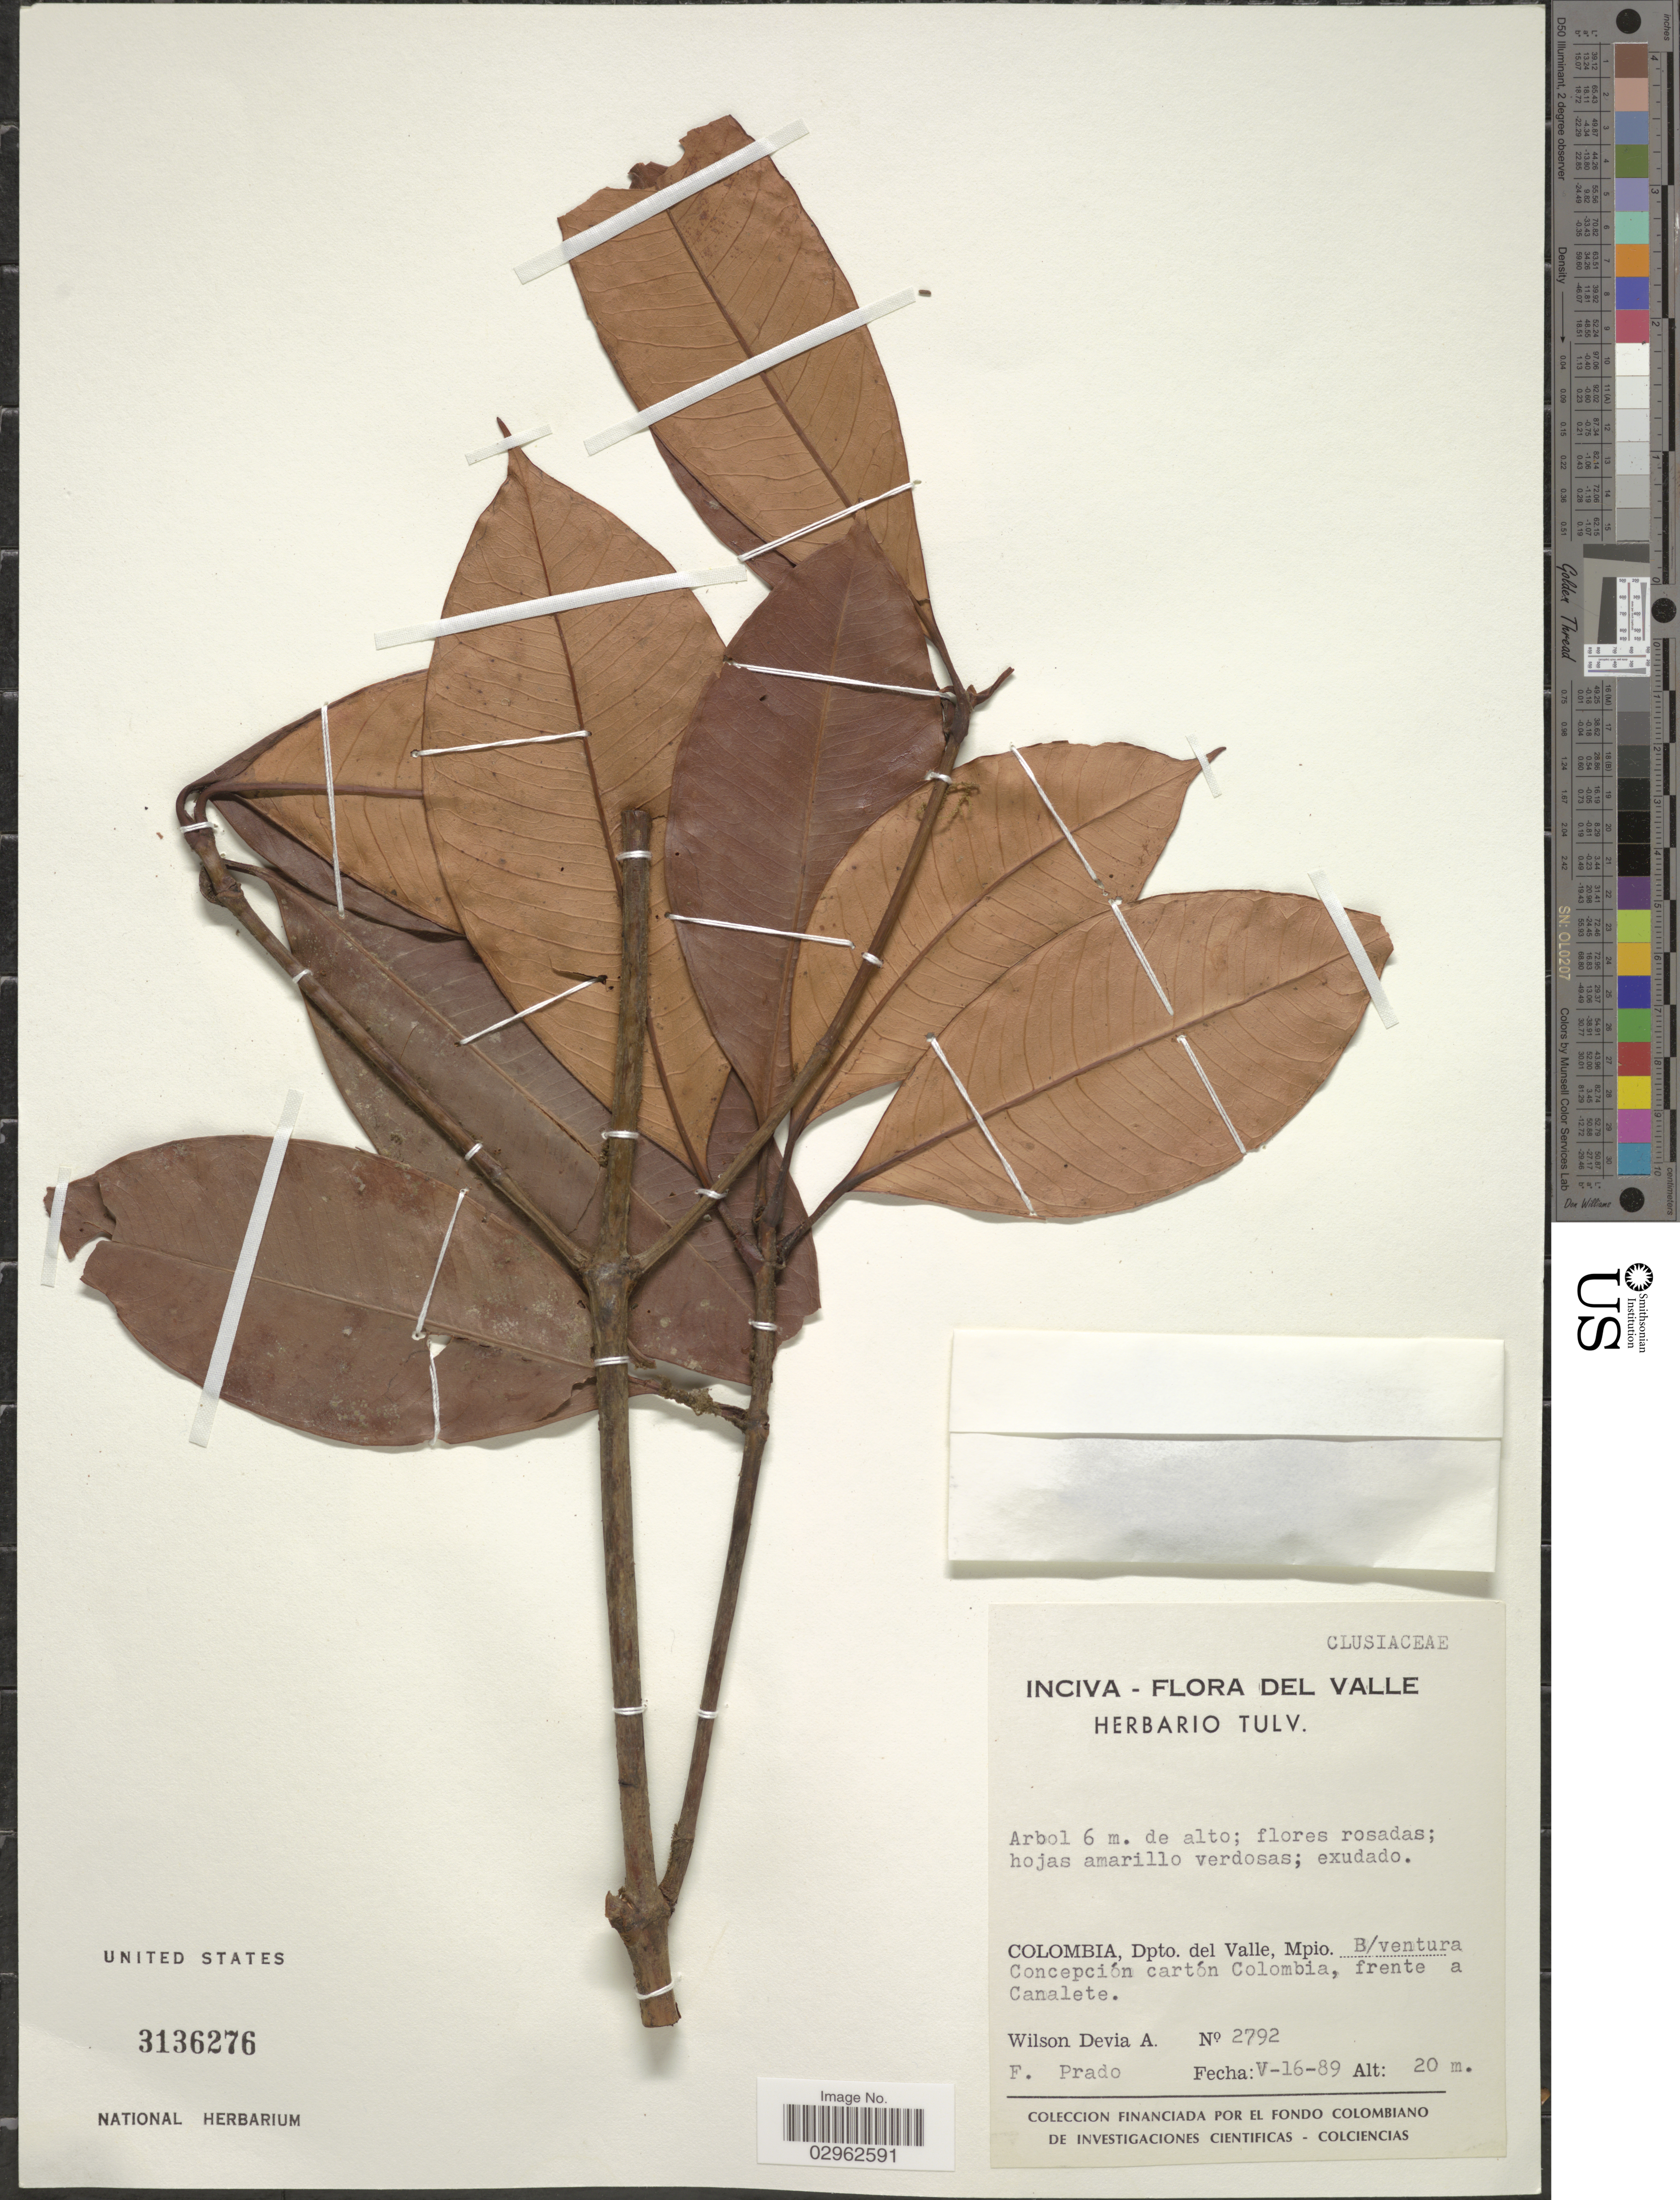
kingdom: Plantae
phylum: Tracheophyta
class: Magnoliopsida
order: Malpighiales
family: Clusiaceae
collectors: W. Devia A. & F. Prado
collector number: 2792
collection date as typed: Transcribed d/m/y: 16/5/89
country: Colombia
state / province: Valle del Cauca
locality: Dpto. del Valle, Mpio. B/ventura, Concepción cartón Colombia, frente a Canalete.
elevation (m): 20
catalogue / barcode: US 3136276